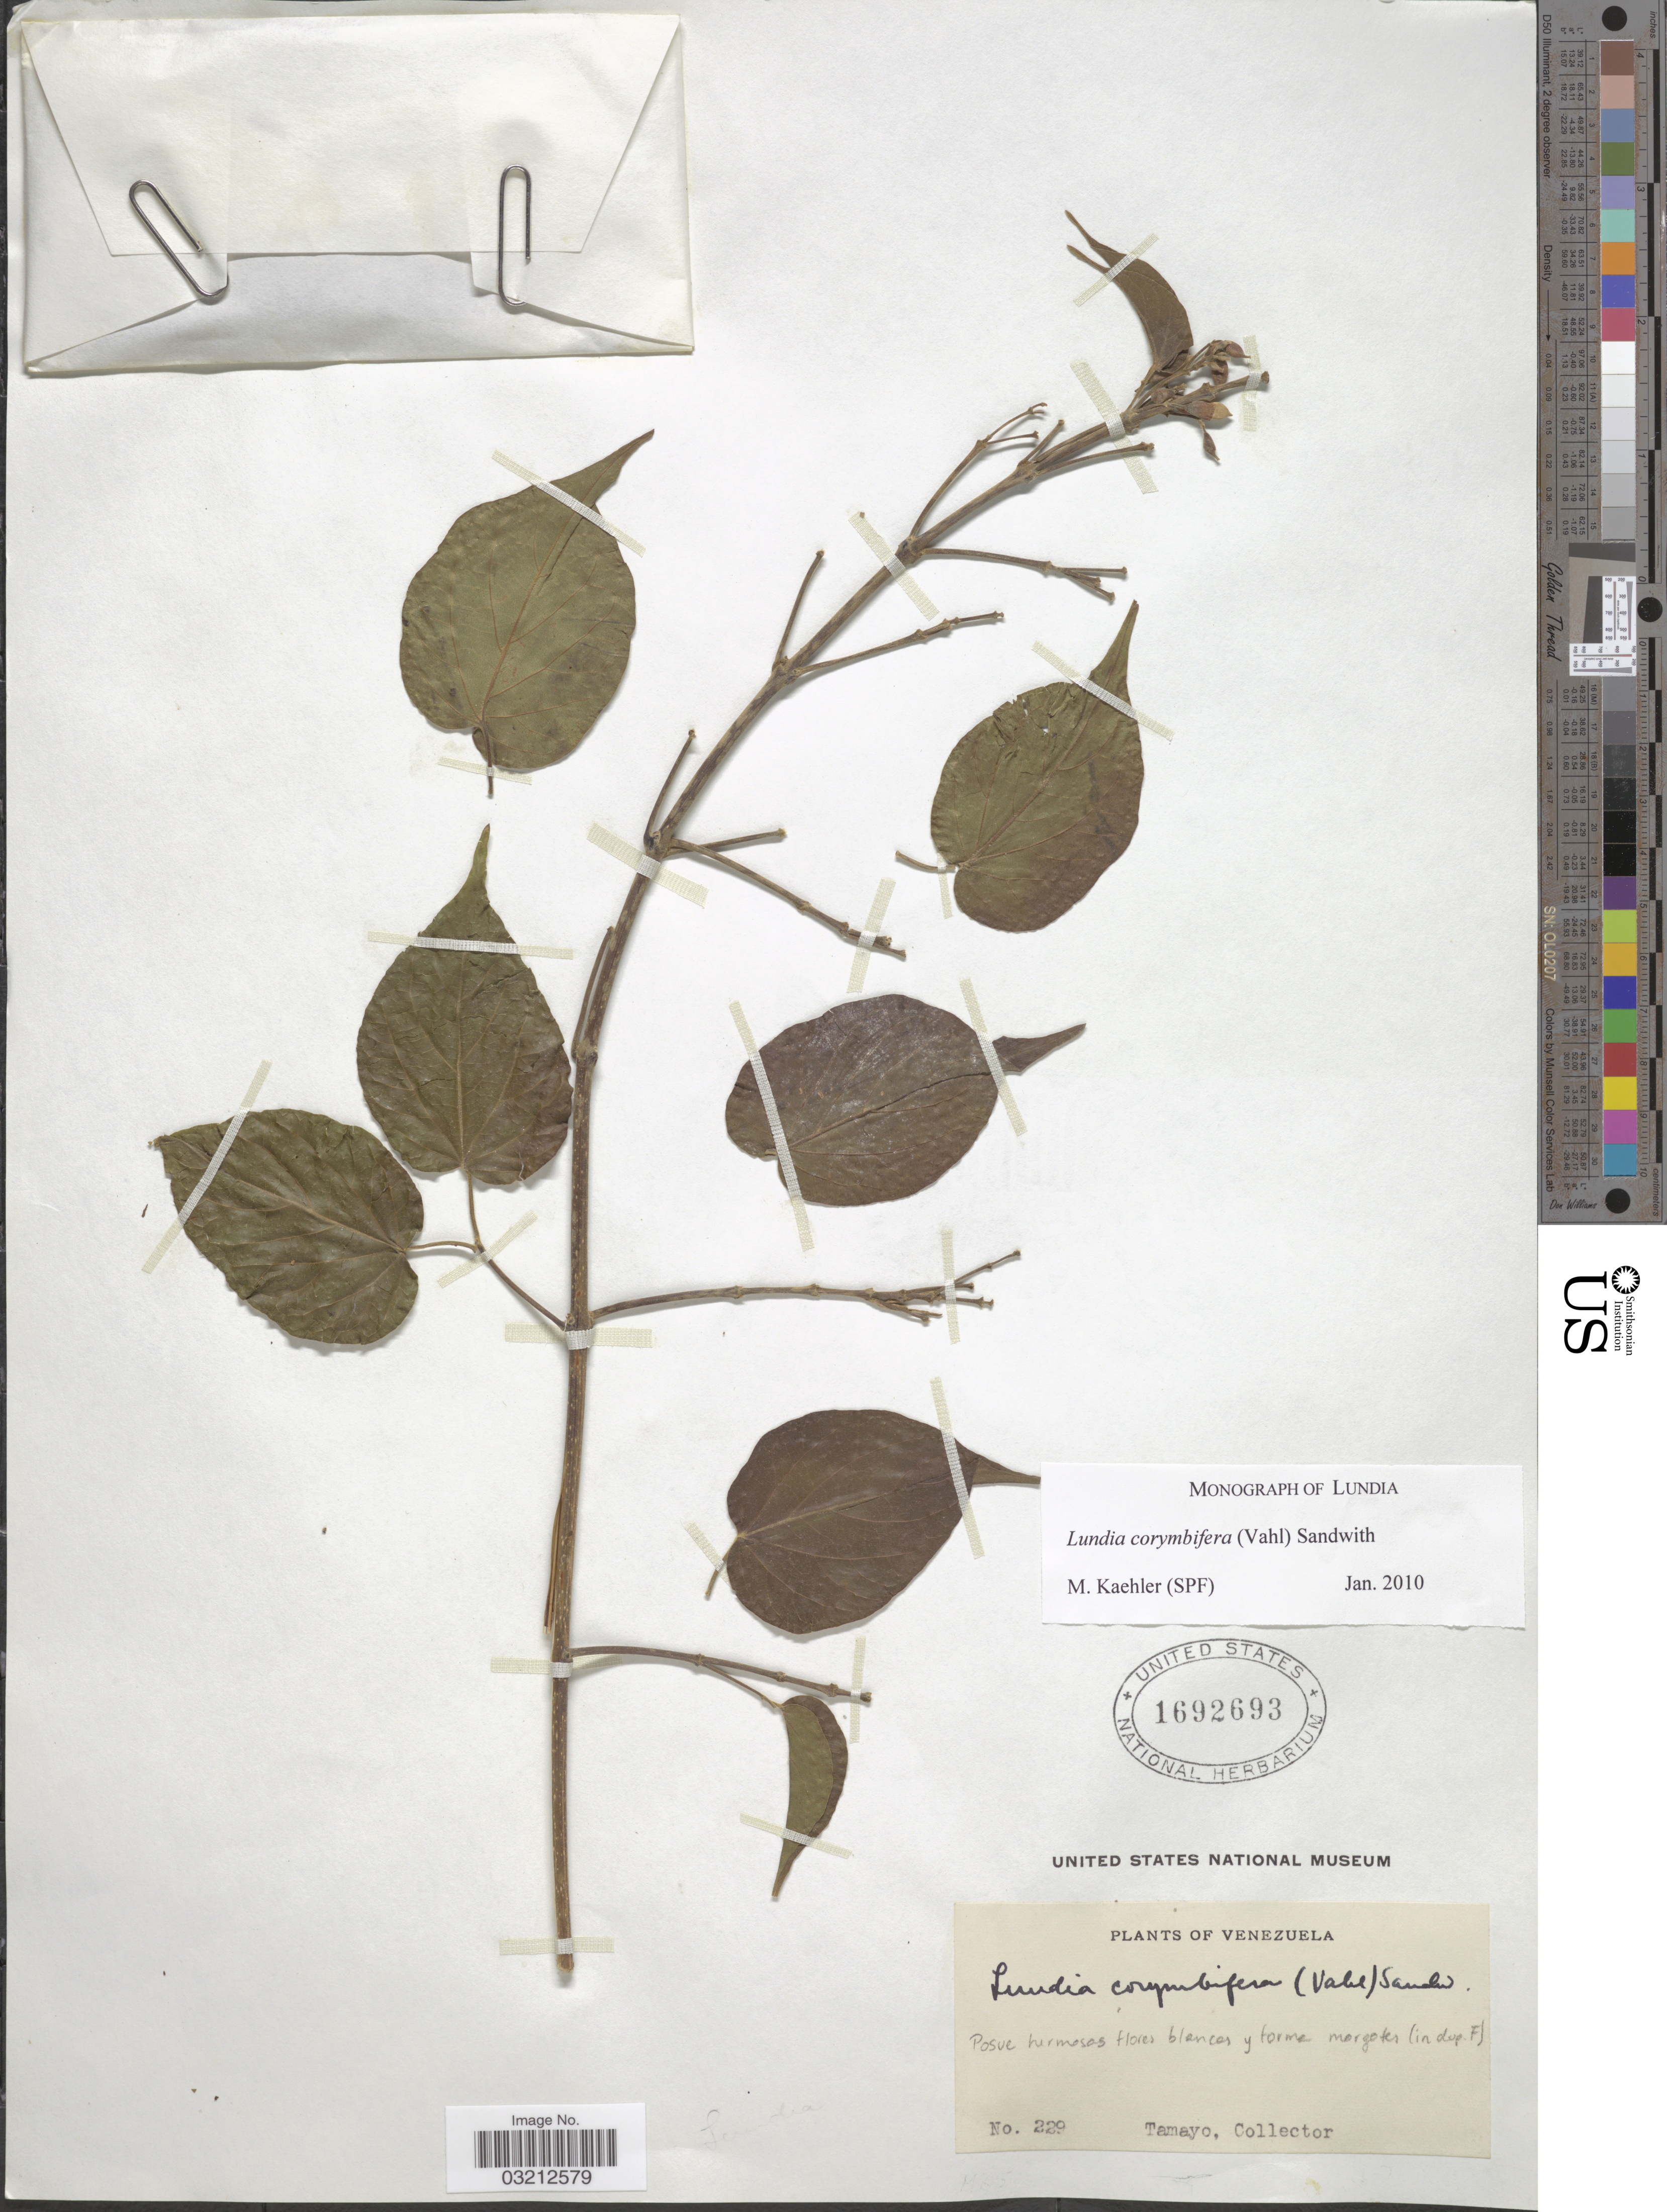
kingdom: Plantae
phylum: Tracheophyta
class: Magnoliopsida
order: Lamiales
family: Bignoniaceae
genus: Lundia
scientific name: Lundia corymbifera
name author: (Vahl) Sandwith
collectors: -. Tamayo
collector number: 229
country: Venezuela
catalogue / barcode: US 1692693